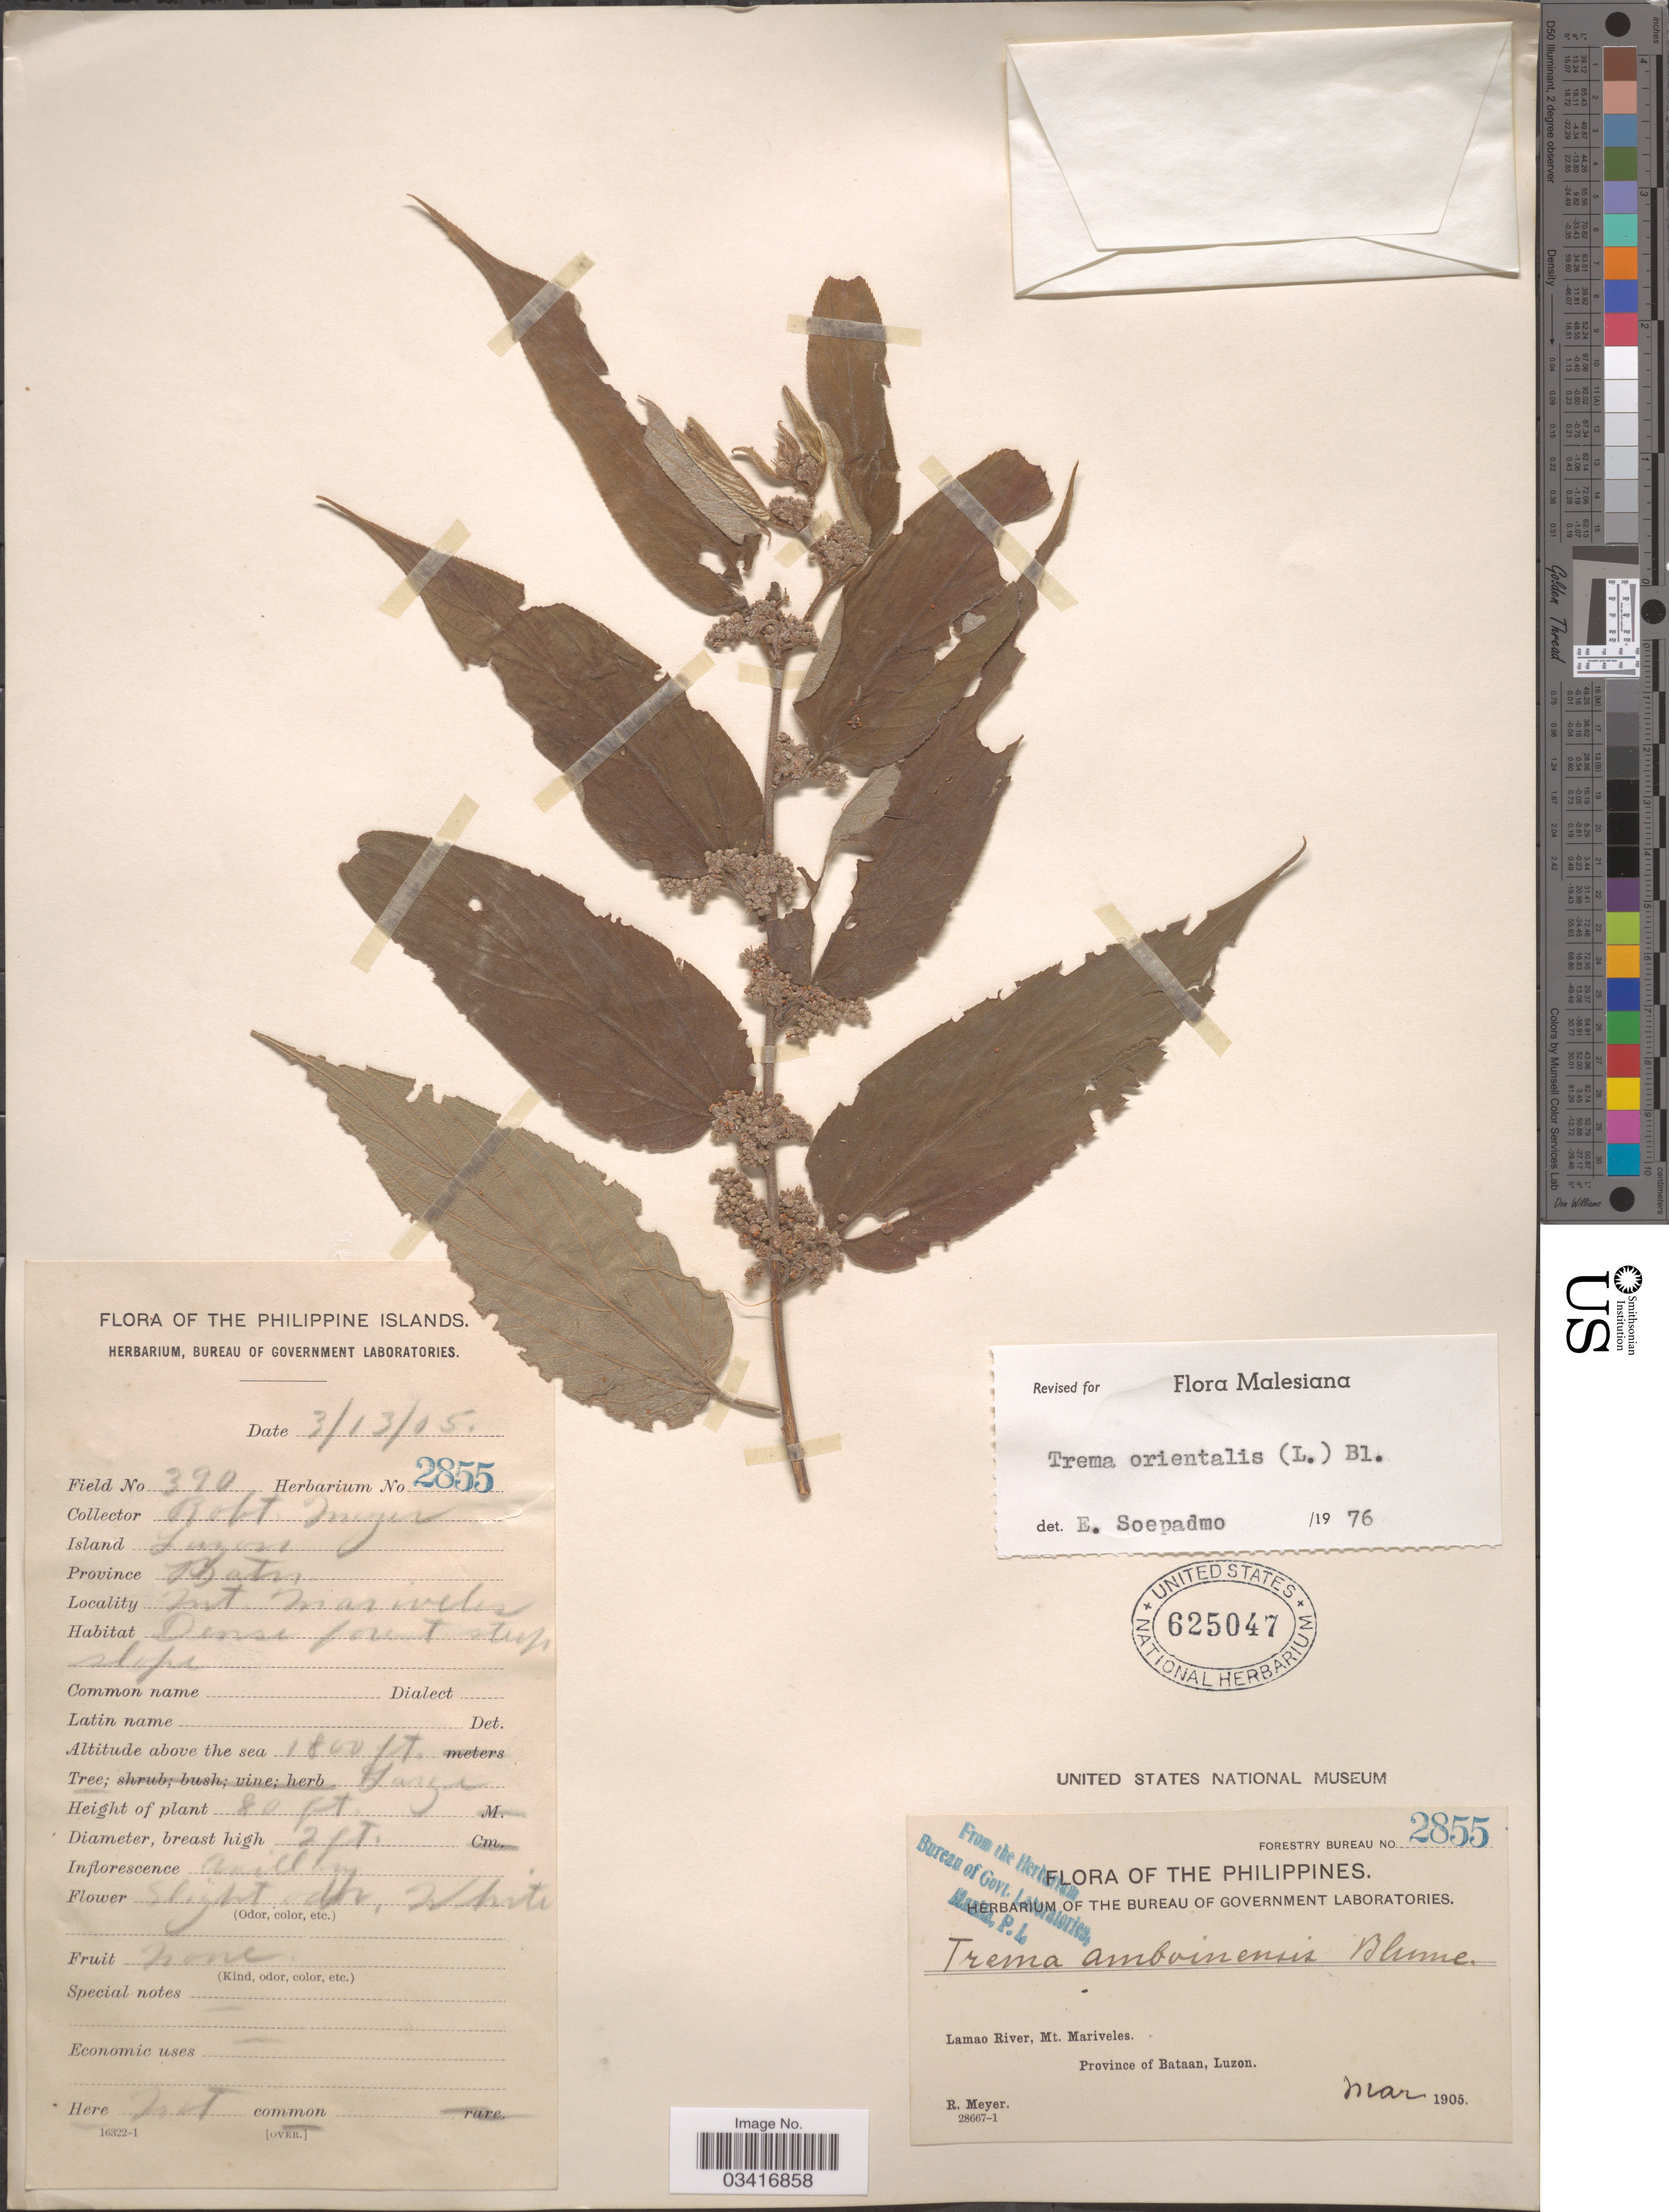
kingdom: Plantae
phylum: Tracheophyta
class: Magnoliopsida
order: Rosales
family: Cannabaceae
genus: Trema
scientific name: Trema orientale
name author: (L.) Blume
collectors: R. Meyer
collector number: Forestry Bureau 2855/ 390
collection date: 1905-03-13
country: Philippines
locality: Lamao River, Mt. Mariveles. Province of Bataan, Luzon.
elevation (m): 549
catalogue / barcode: US 625047